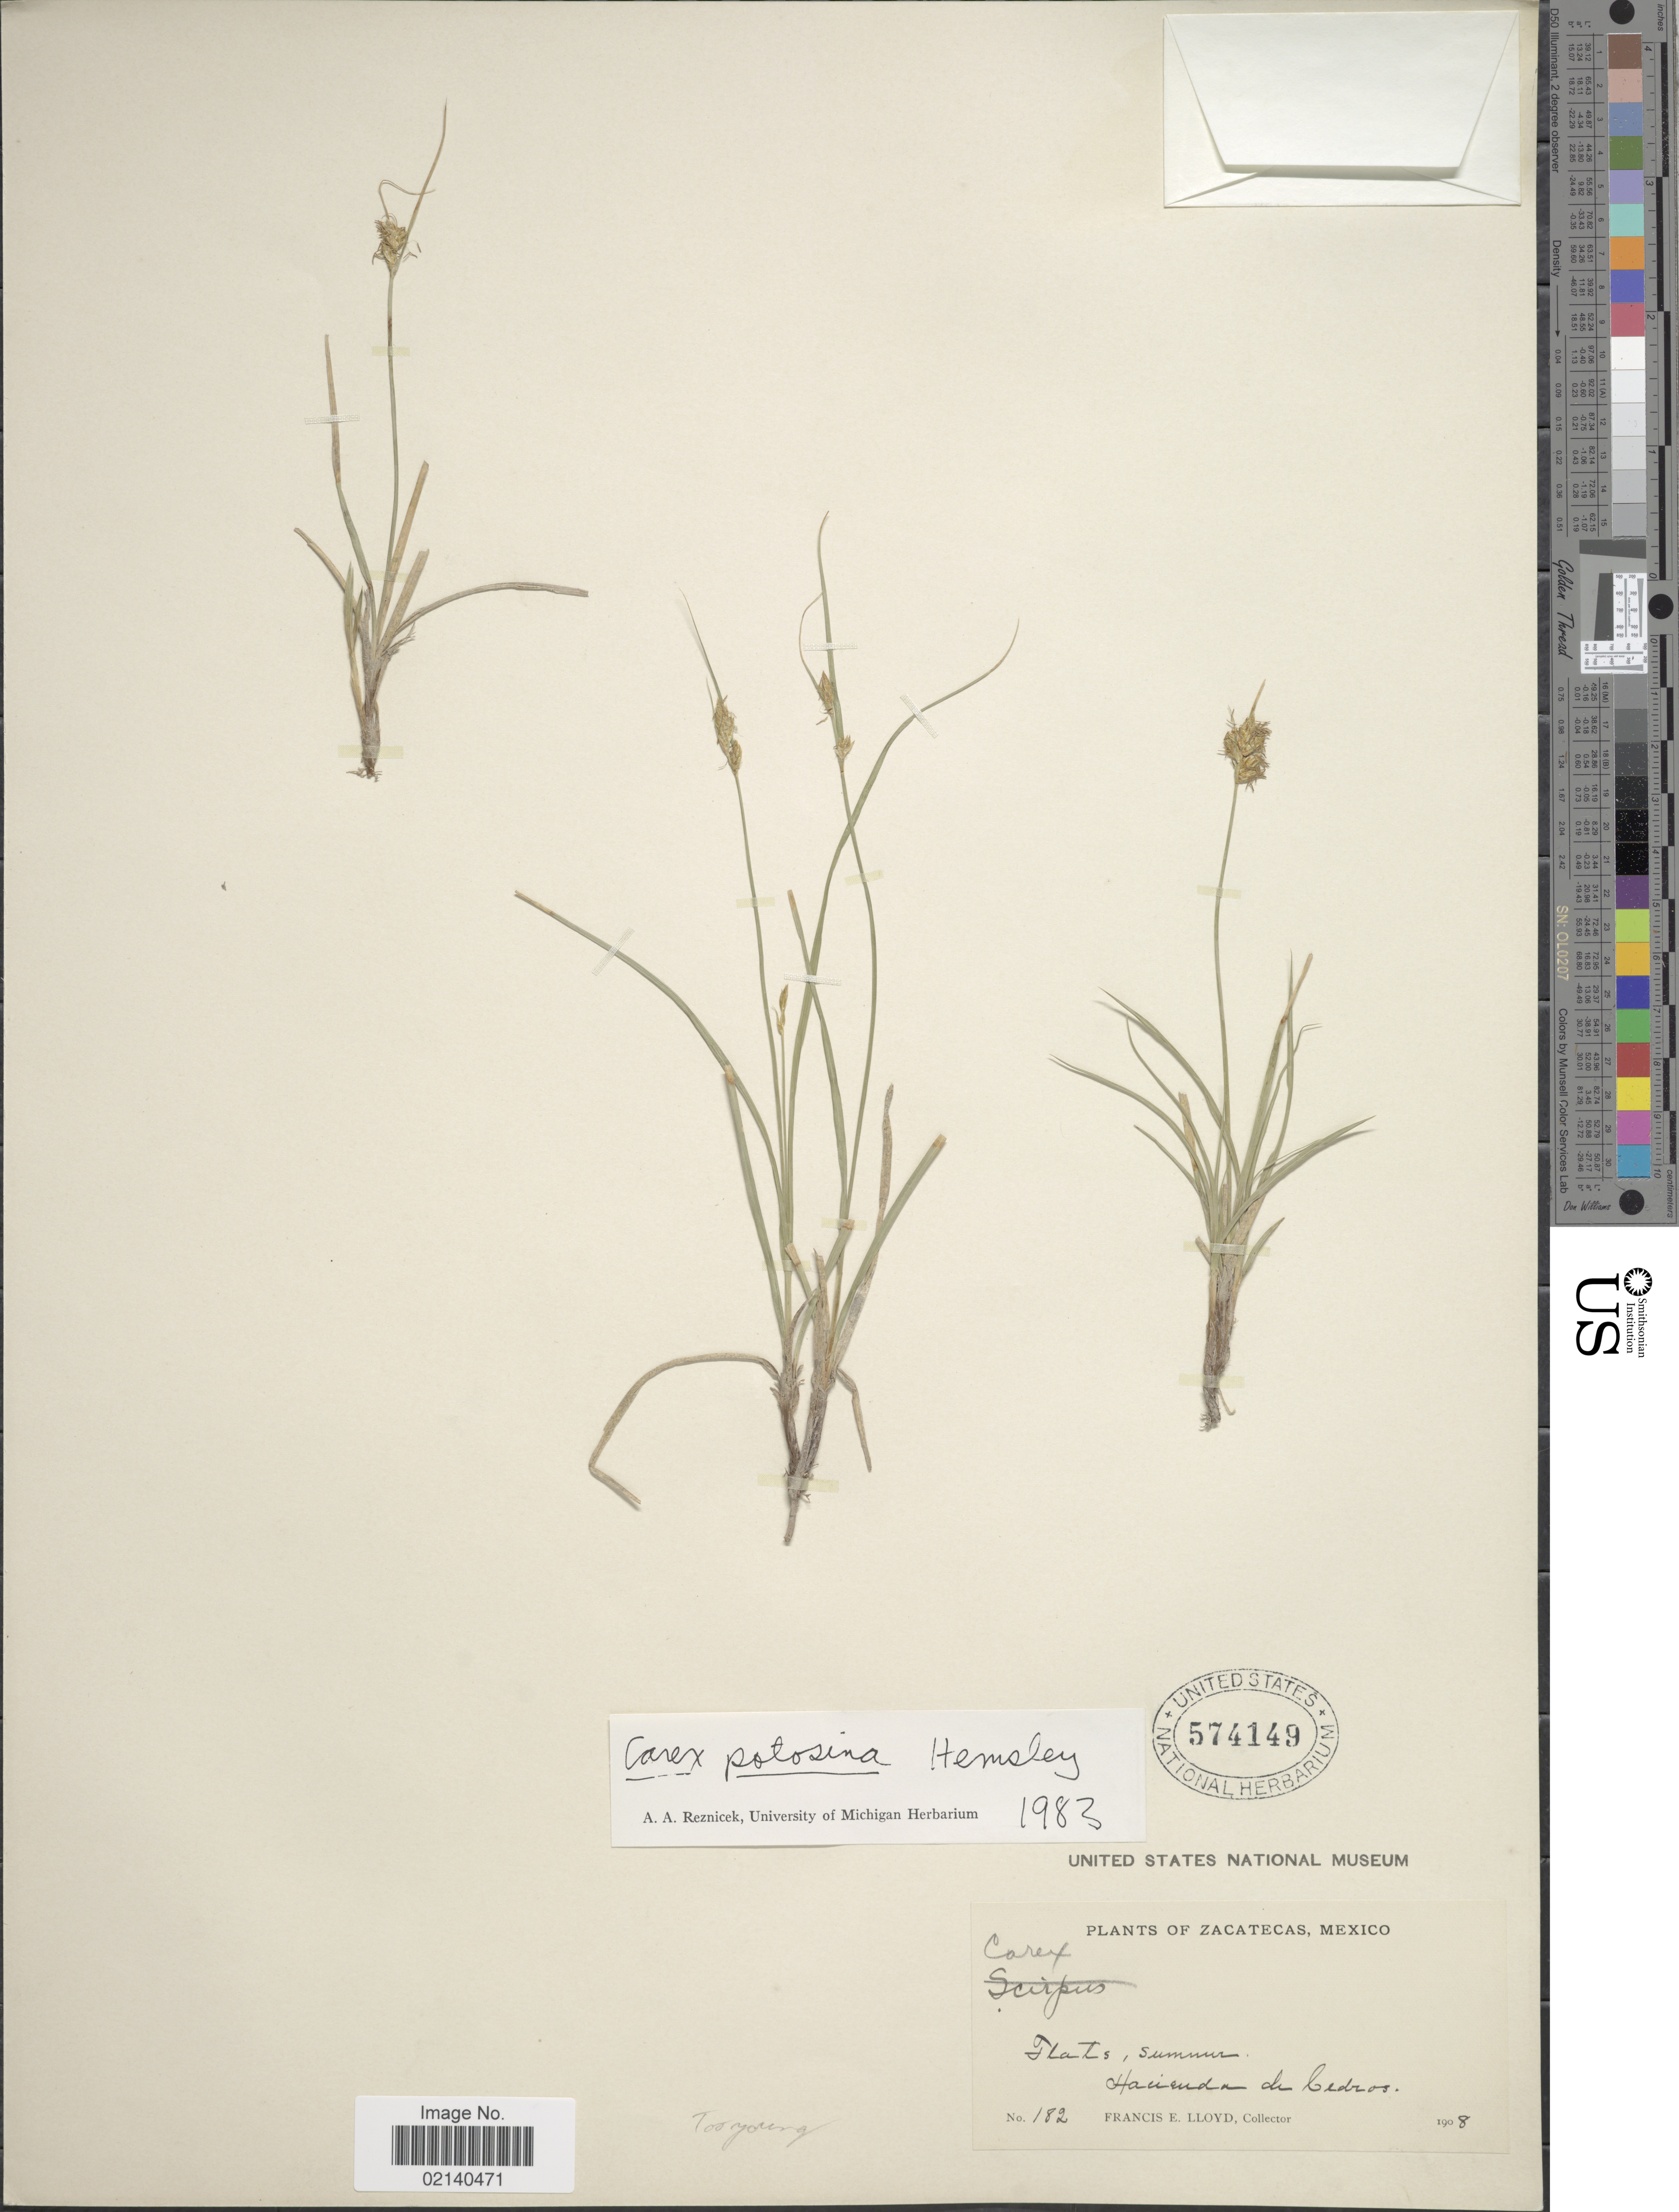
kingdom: Plantae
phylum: Tracheophyta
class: Liliopsida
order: Poales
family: Cyperaceae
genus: Carex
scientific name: Carex potosina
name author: Hemsl.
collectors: Lloyd, C. E.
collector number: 182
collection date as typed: summer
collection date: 1908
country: Mexico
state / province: Zacatecas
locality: Flats, Hacienda de Cedros.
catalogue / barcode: US 574149